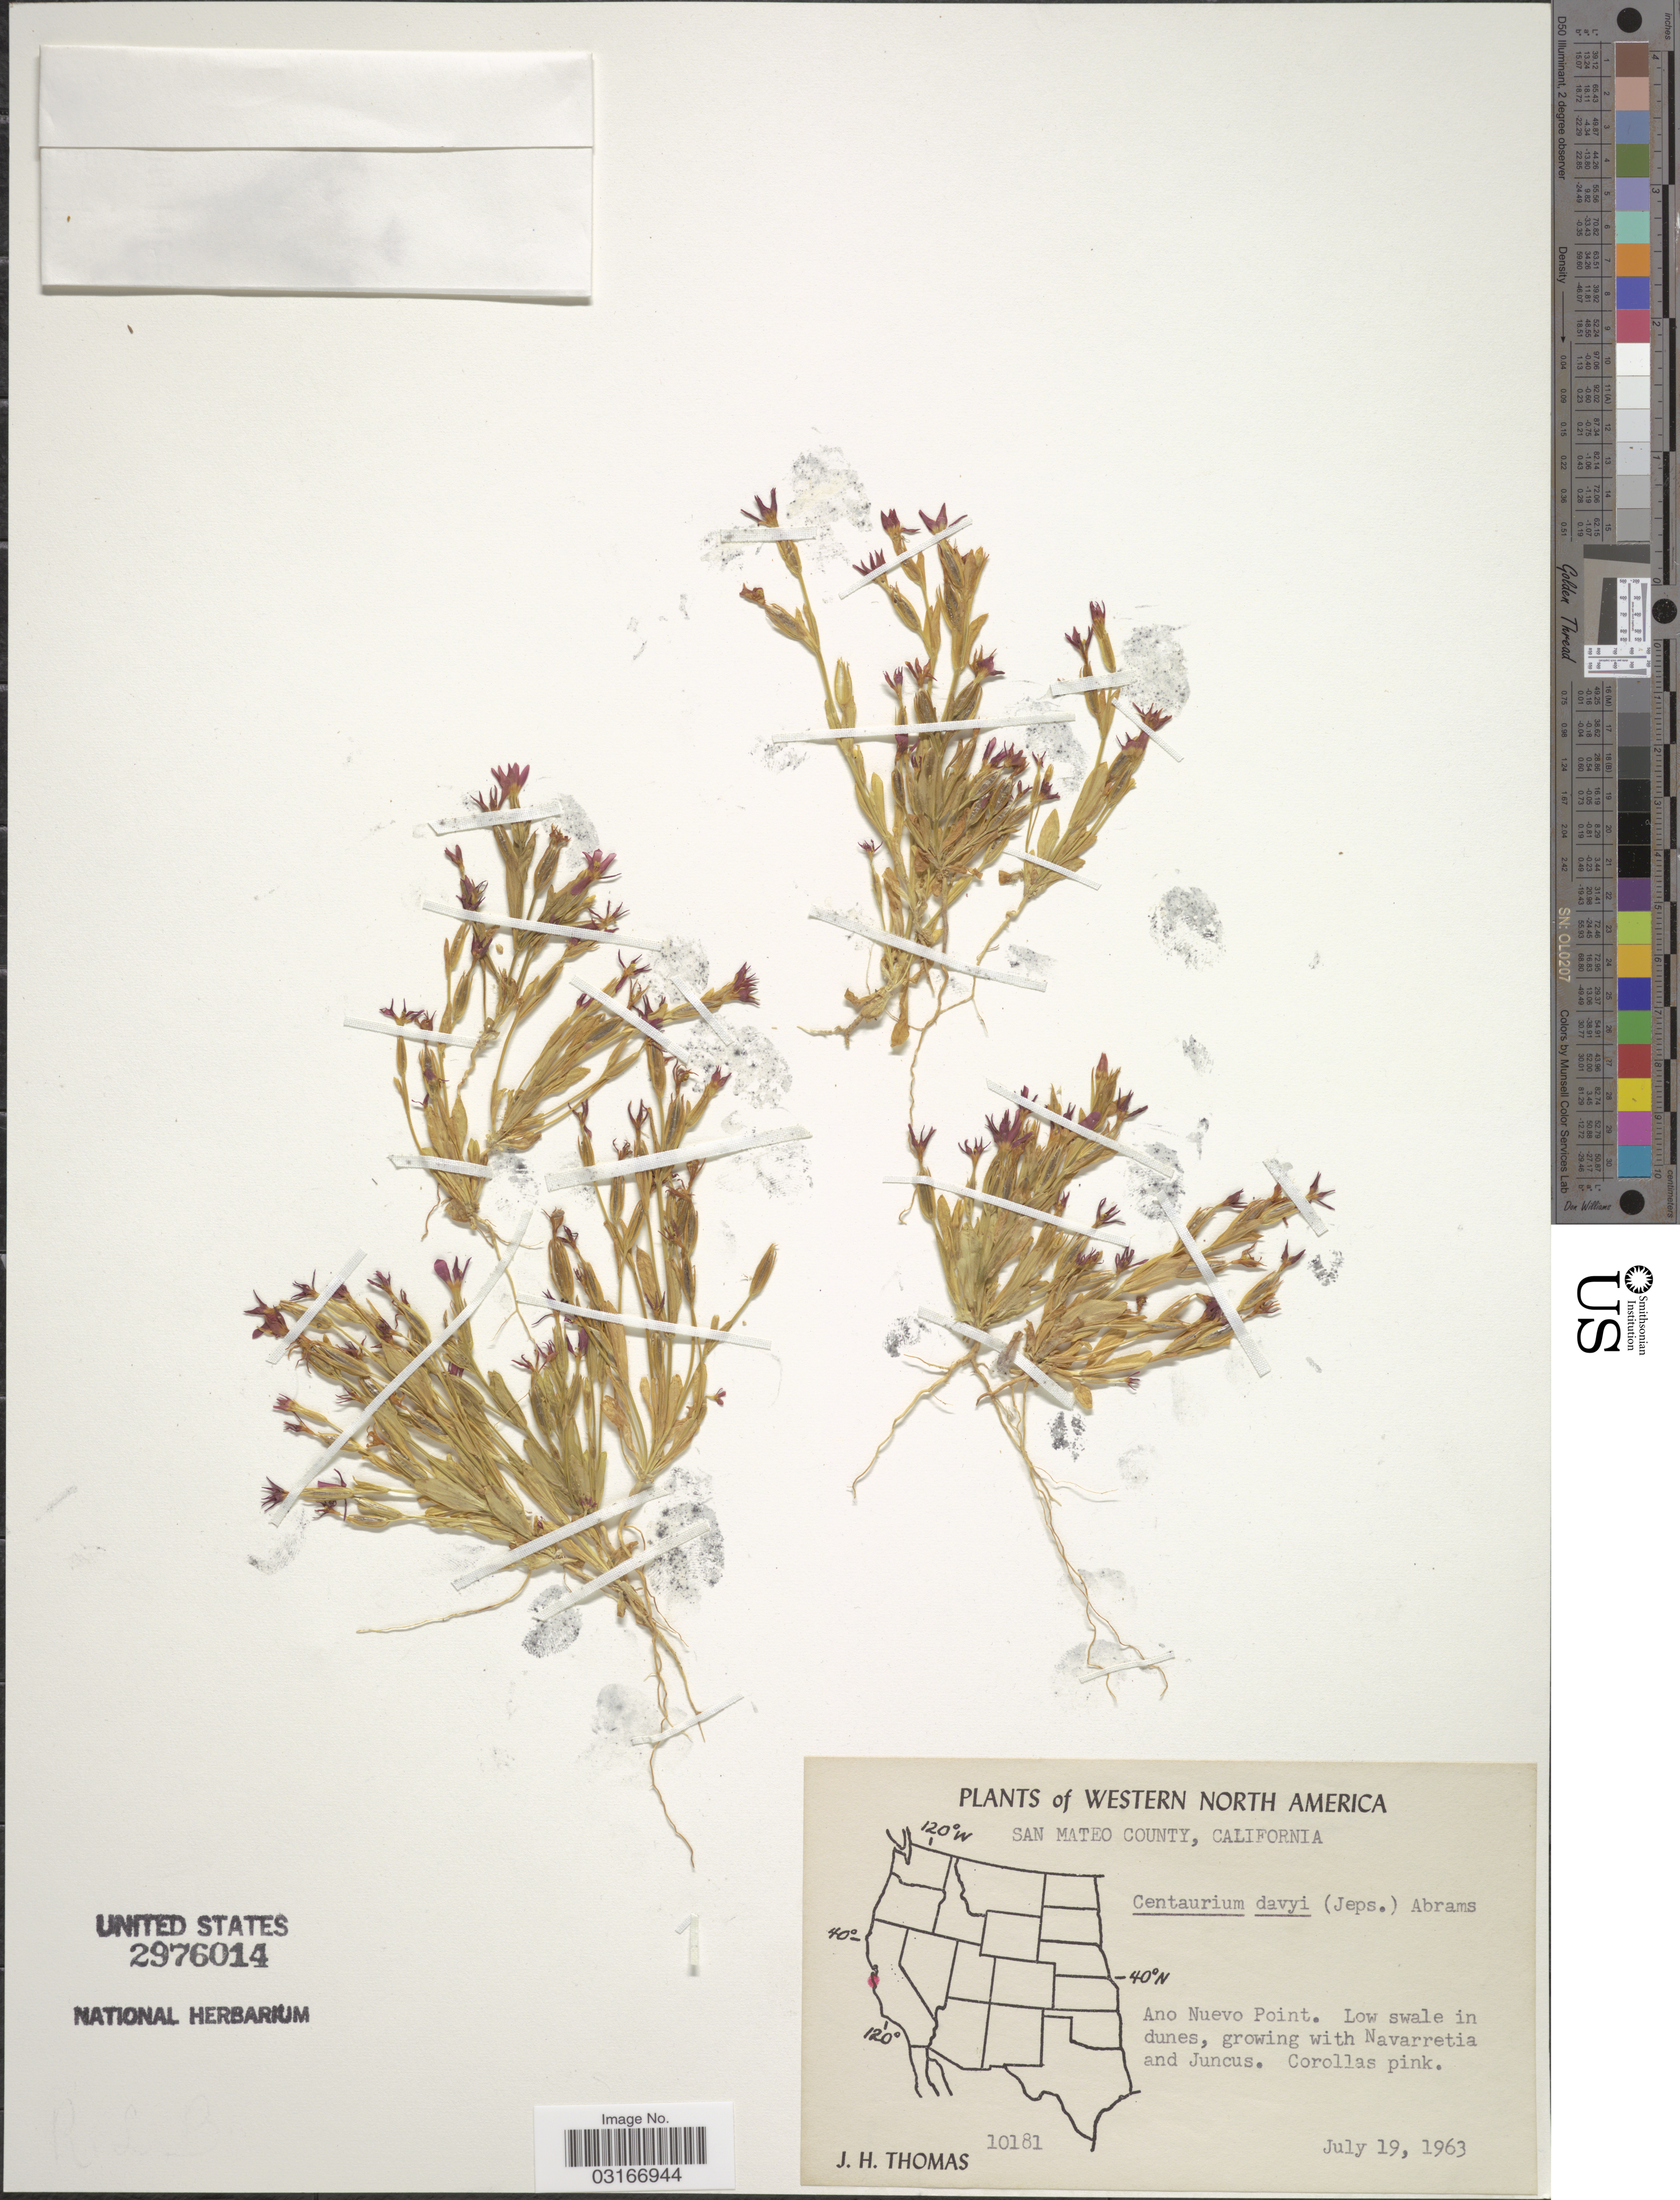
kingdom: Plantae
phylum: Tracheophyta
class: Magnoliopsida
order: Gentianales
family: Gentianaceae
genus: Centaurium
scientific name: Centaurium davyi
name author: (Jeps.) Abrams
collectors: J. H. Thomas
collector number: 10181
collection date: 1963-07-19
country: United States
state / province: California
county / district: San Mateo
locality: Western North America, San Mateo County, Ano Nuevo Point.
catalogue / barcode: US 2976014